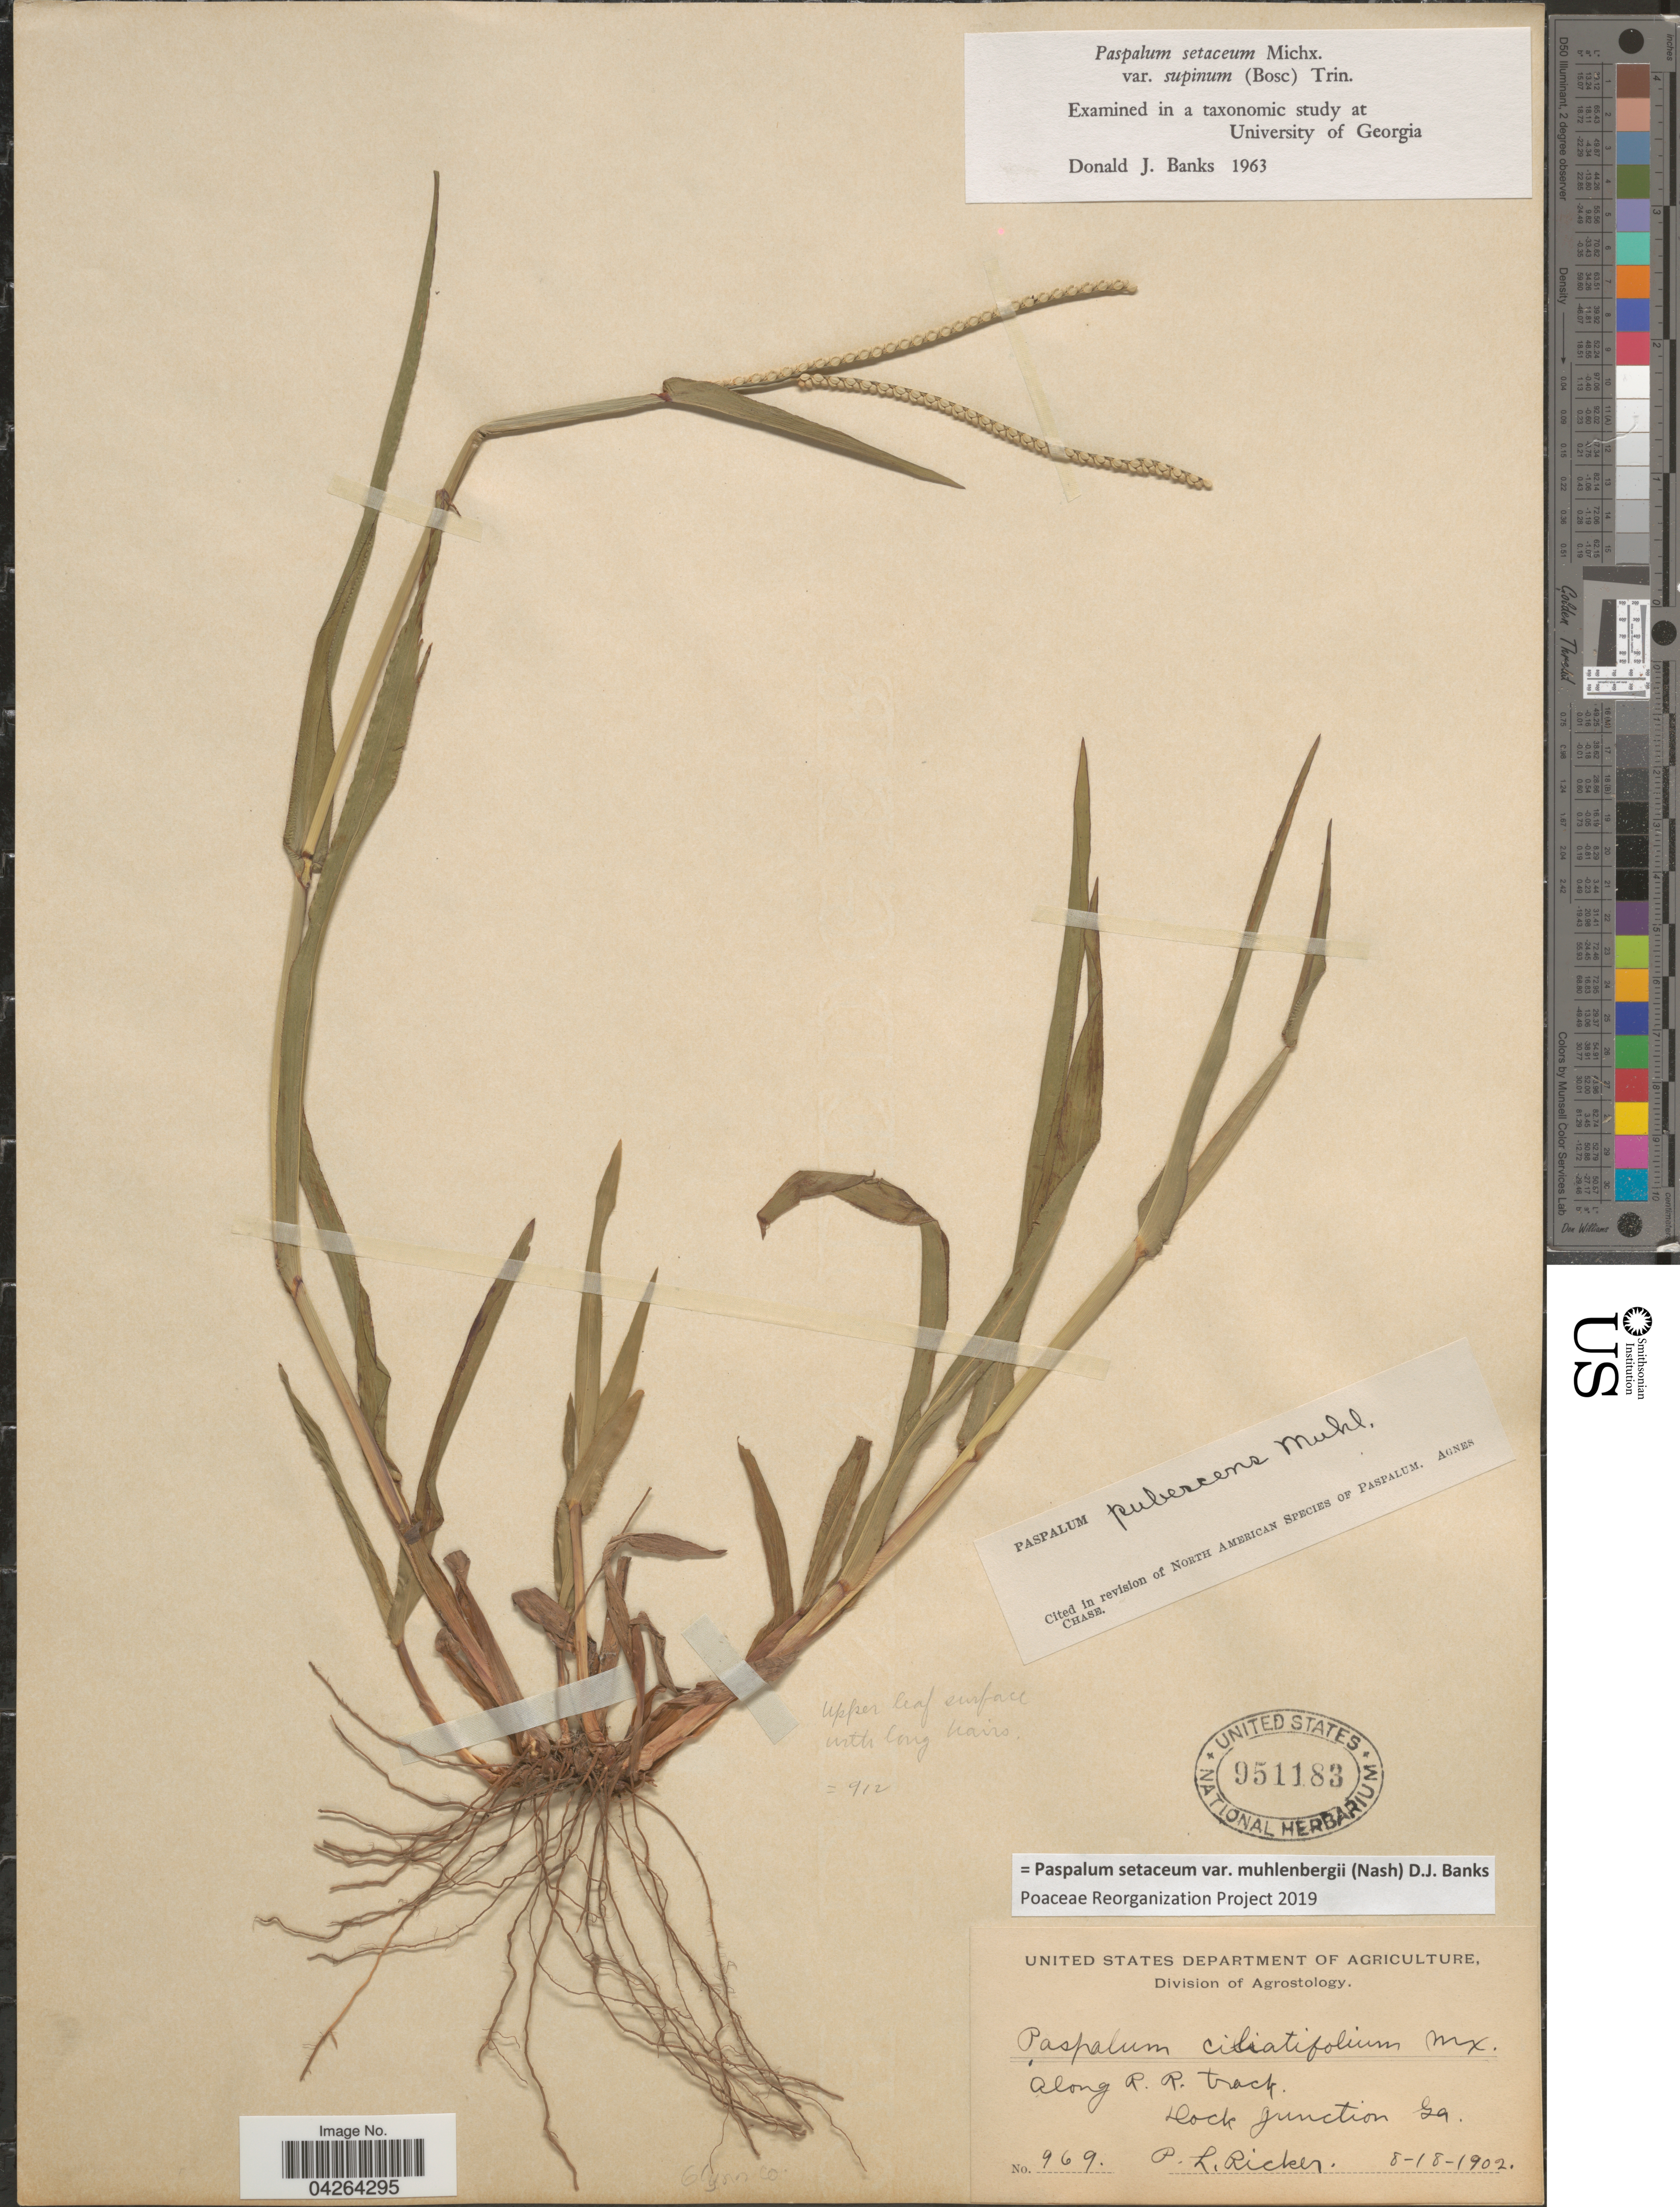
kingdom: Plantae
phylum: Tracheophyta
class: Liliopsida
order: Poales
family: Poaceae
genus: Paspalum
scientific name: Paspalum setaceum var. muhlenbergii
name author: (Nash) D.J. Banks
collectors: P. Ricker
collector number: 969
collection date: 1902-08-18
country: United States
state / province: Georgia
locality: Along R. R. track. Dock junction. Glynn Co.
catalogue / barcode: US 951183